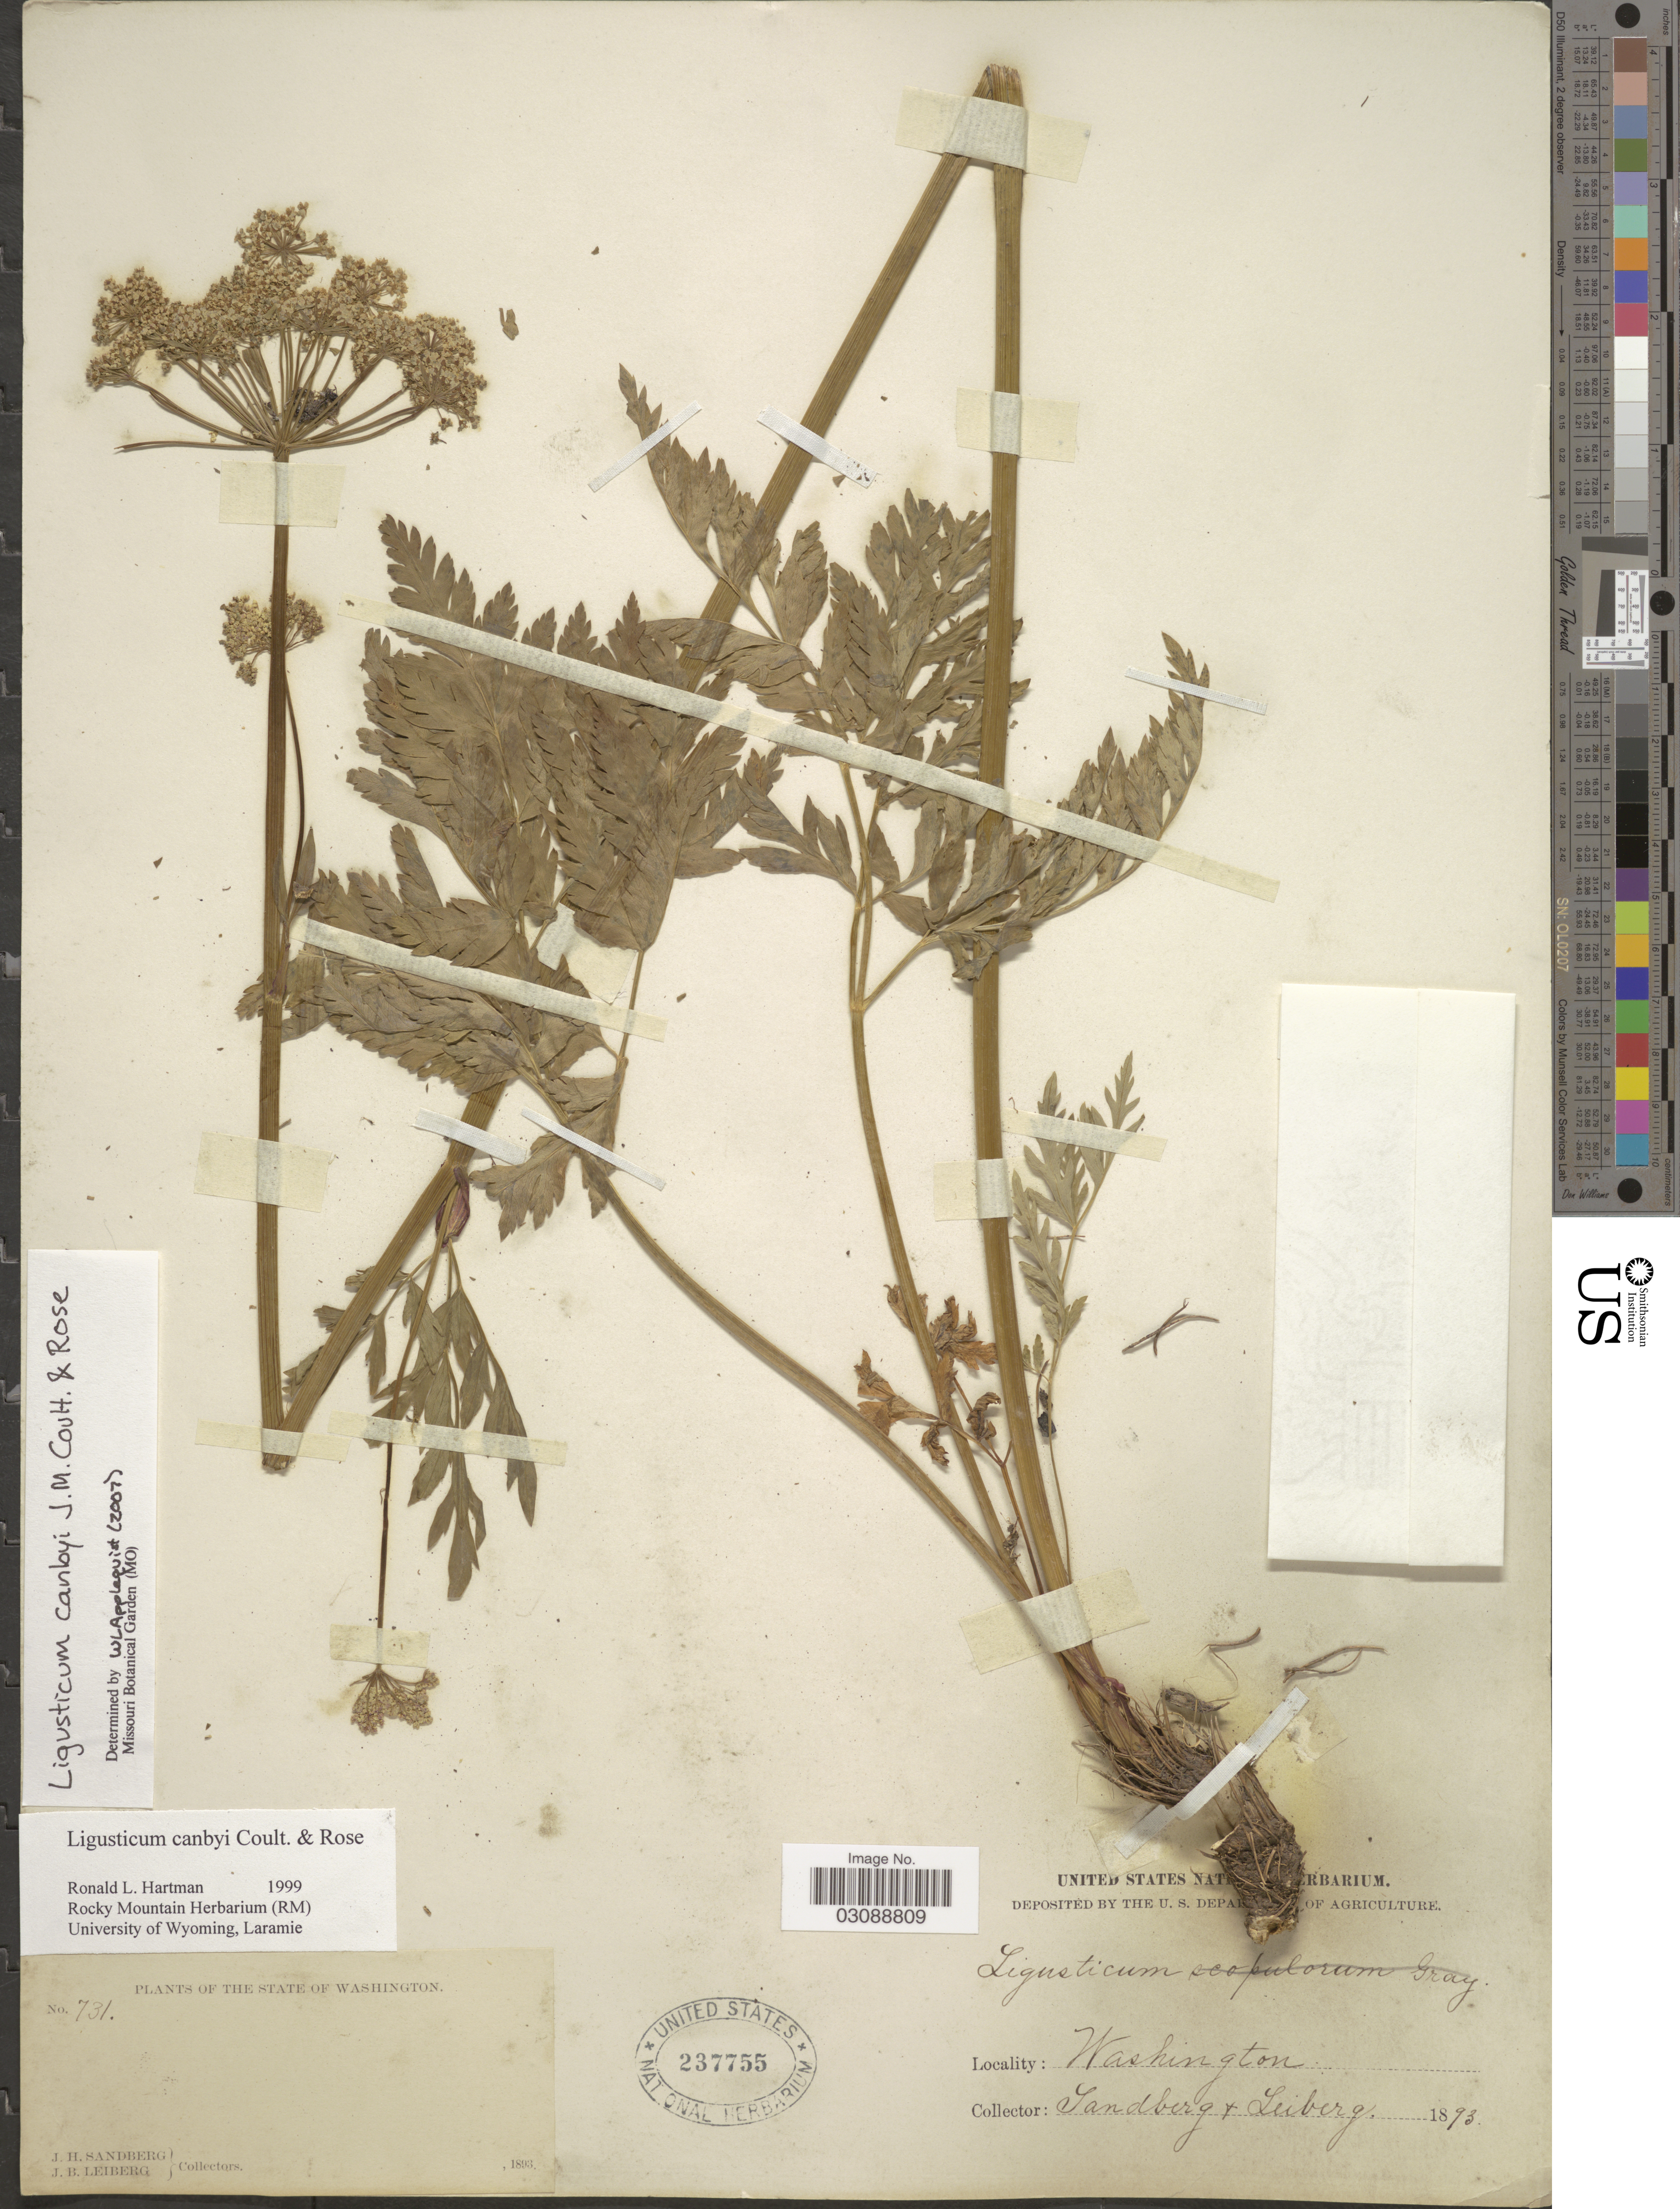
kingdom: Plantae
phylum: Tracheophyta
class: Magnoliopsida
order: Apiales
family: Apiaceae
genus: Ligusticum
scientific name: Ligusticum canbyi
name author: J.M. Coult. & Rose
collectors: J. H. Sandberg & J. B. Leiberg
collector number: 731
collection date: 1893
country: United States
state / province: Washington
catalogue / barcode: US 237755